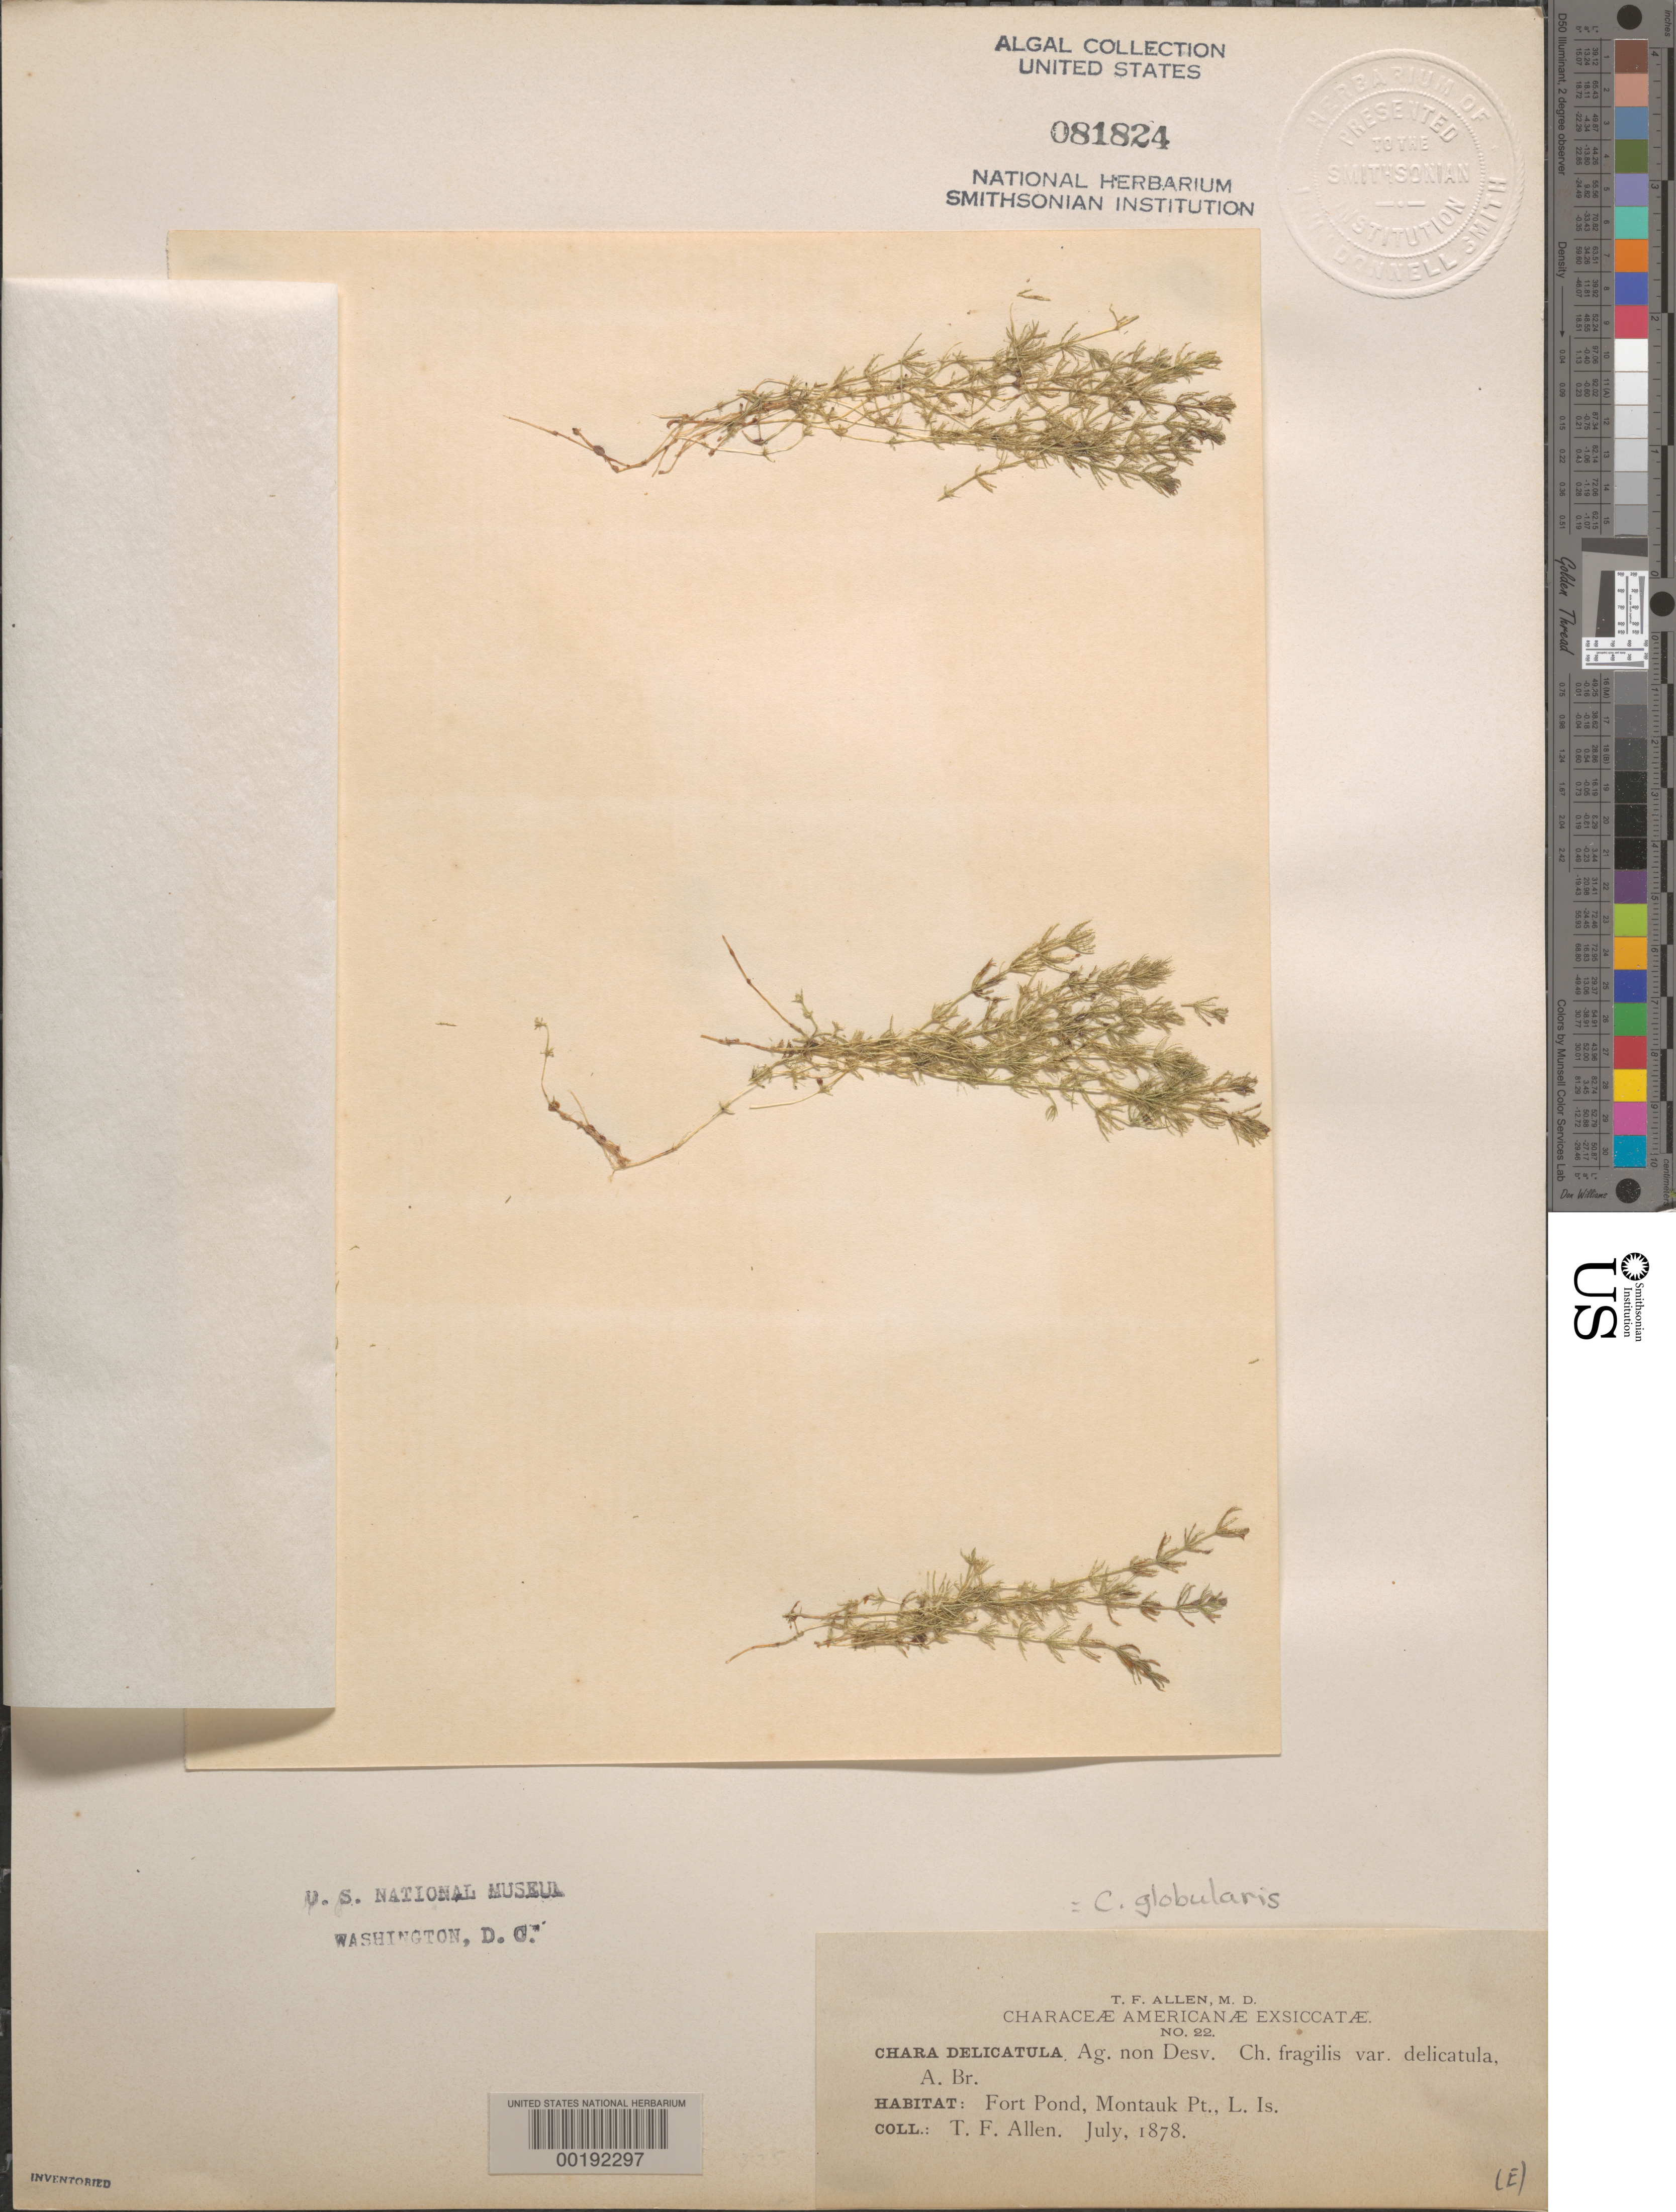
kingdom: Plantae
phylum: Charophyta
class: Charophyceae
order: Charales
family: Characeae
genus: Chara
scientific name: Chara globularis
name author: Thuiller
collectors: T. F. Allen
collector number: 22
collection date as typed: Jul 1878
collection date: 1878-07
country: United States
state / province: New York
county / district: Suffolk County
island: Long Island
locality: Montauk Point, Fort Pond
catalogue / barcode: US 81824